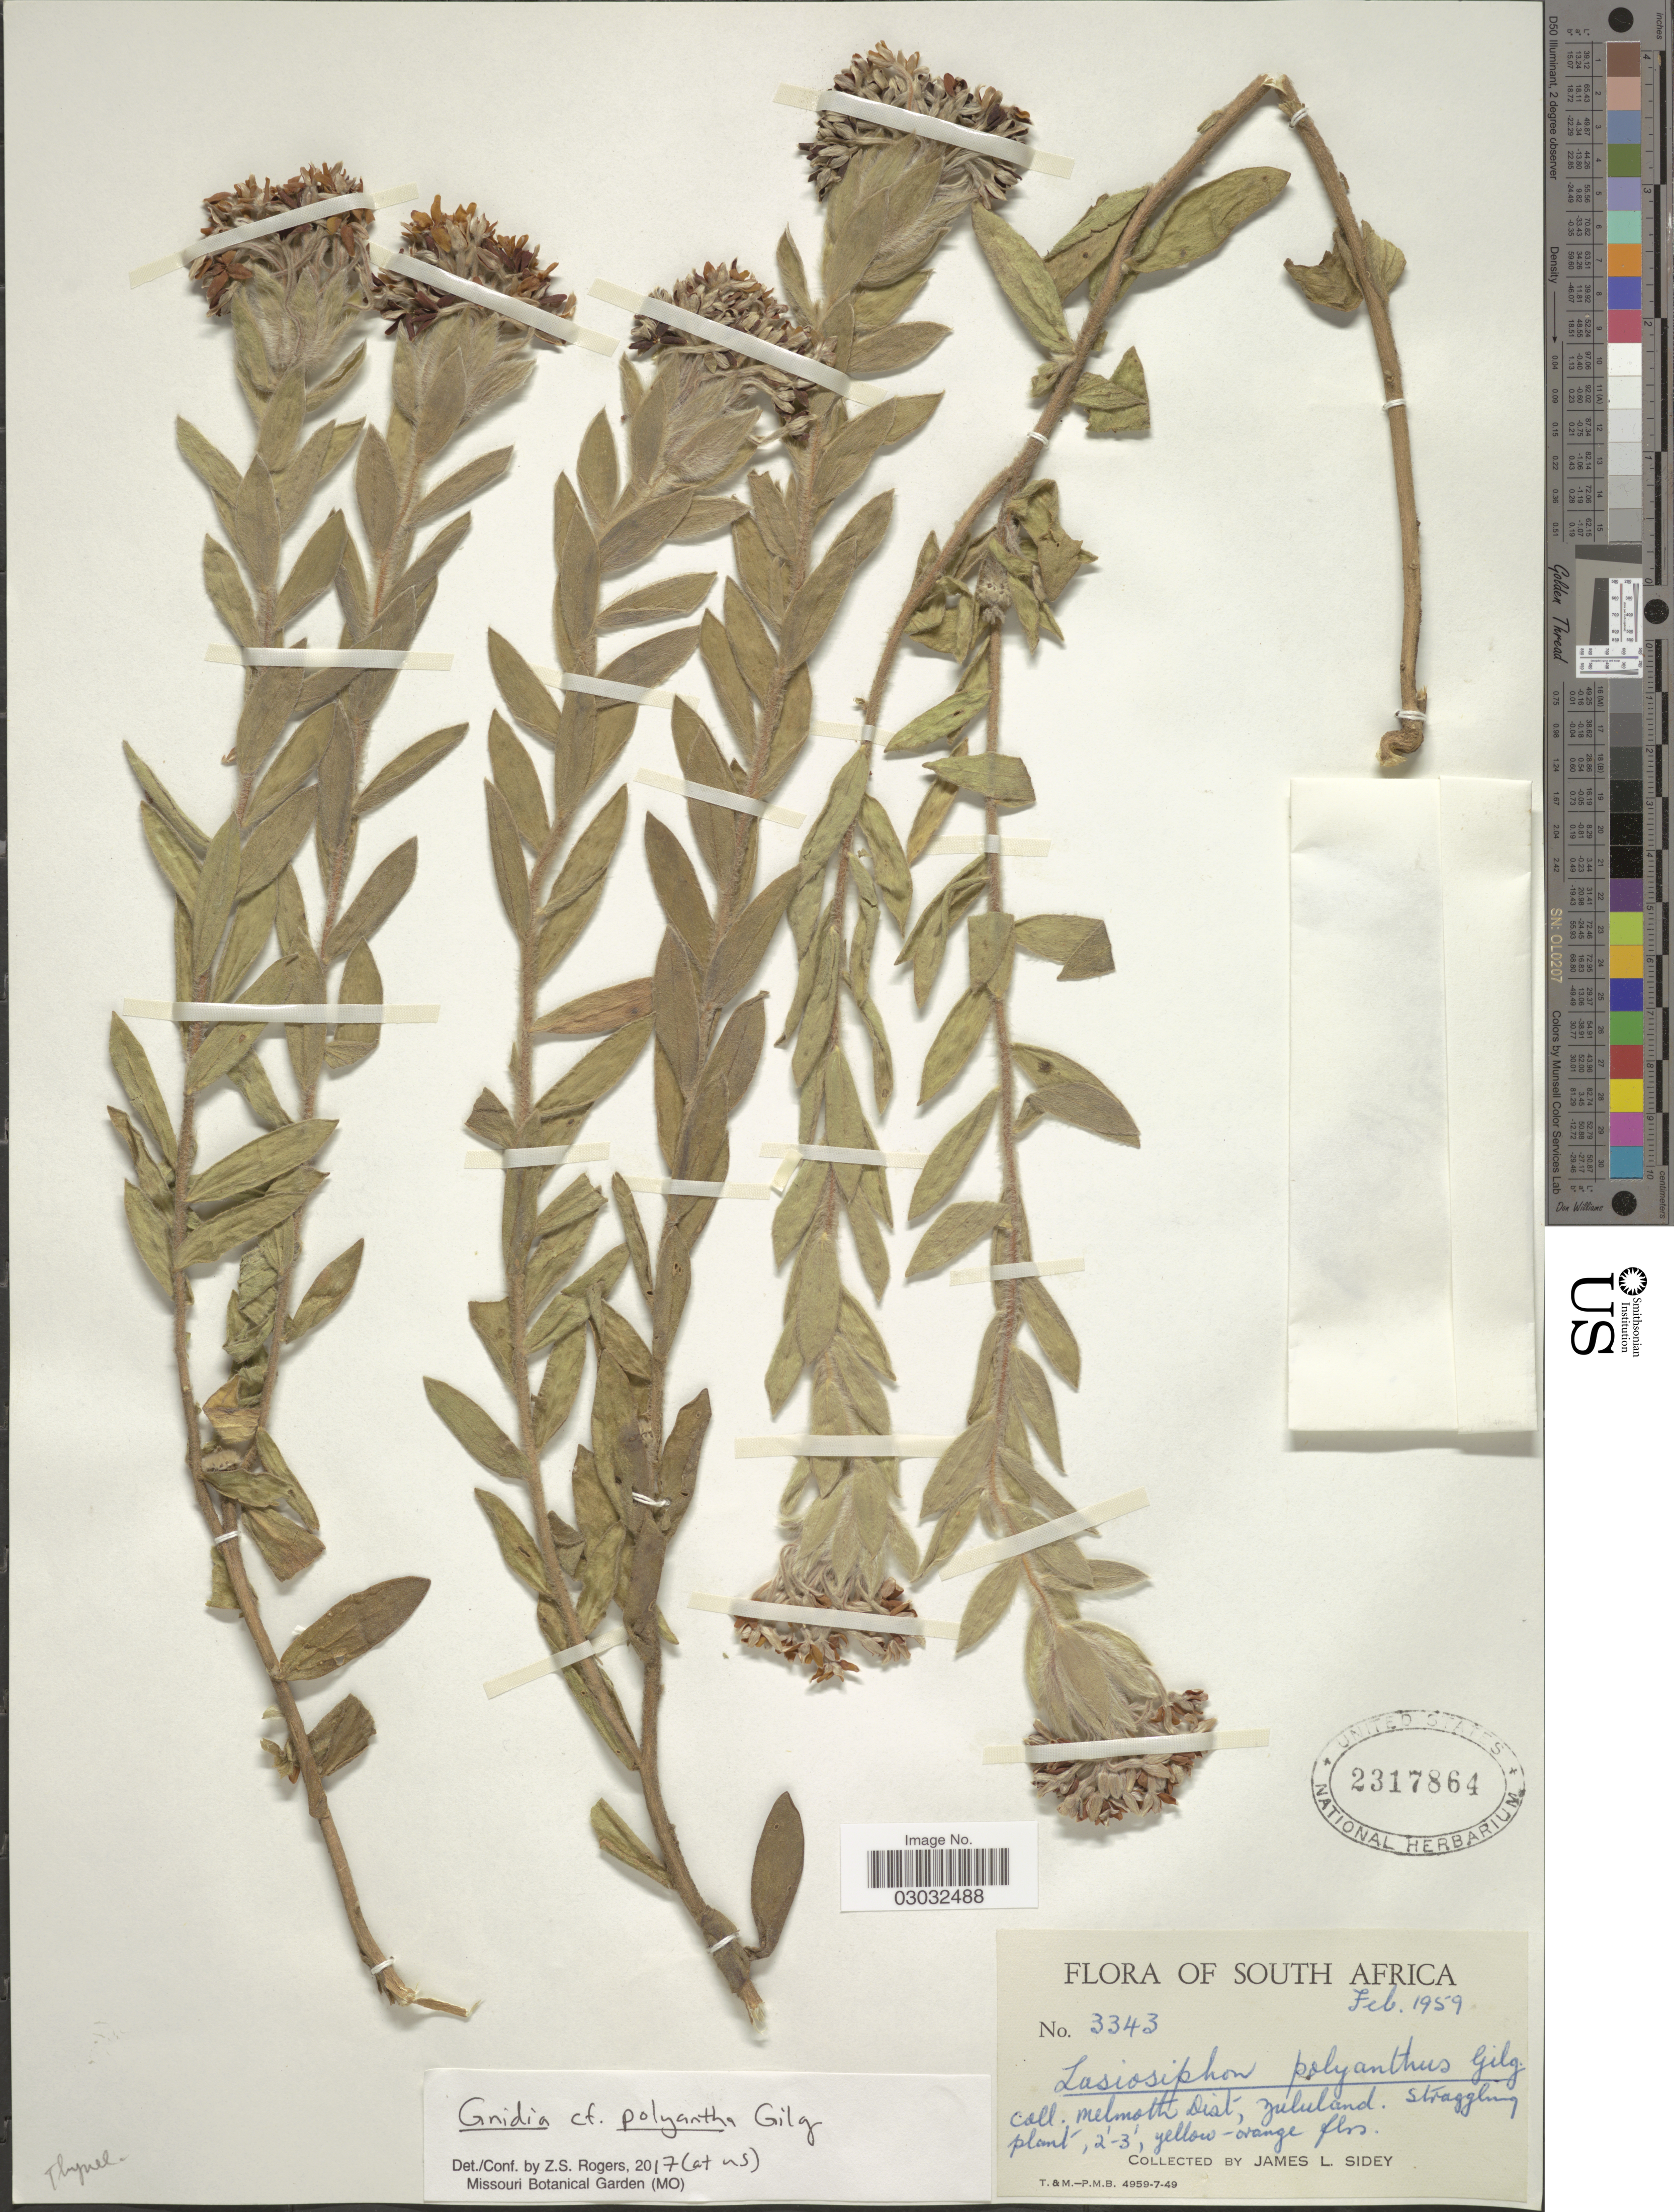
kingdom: Plantae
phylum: Tracheophyta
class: Magnoliopsida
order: Malvales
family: Thymelaeaceae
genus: Lasiosiphon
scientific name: Lasiosiphon polyanthus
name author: (Gilg) C.H. Wright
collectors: J. L. Sidey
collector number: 3343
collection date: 1959-02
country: South Africa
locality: Melmoth Dist, Zululand.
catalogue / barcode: US 2317864